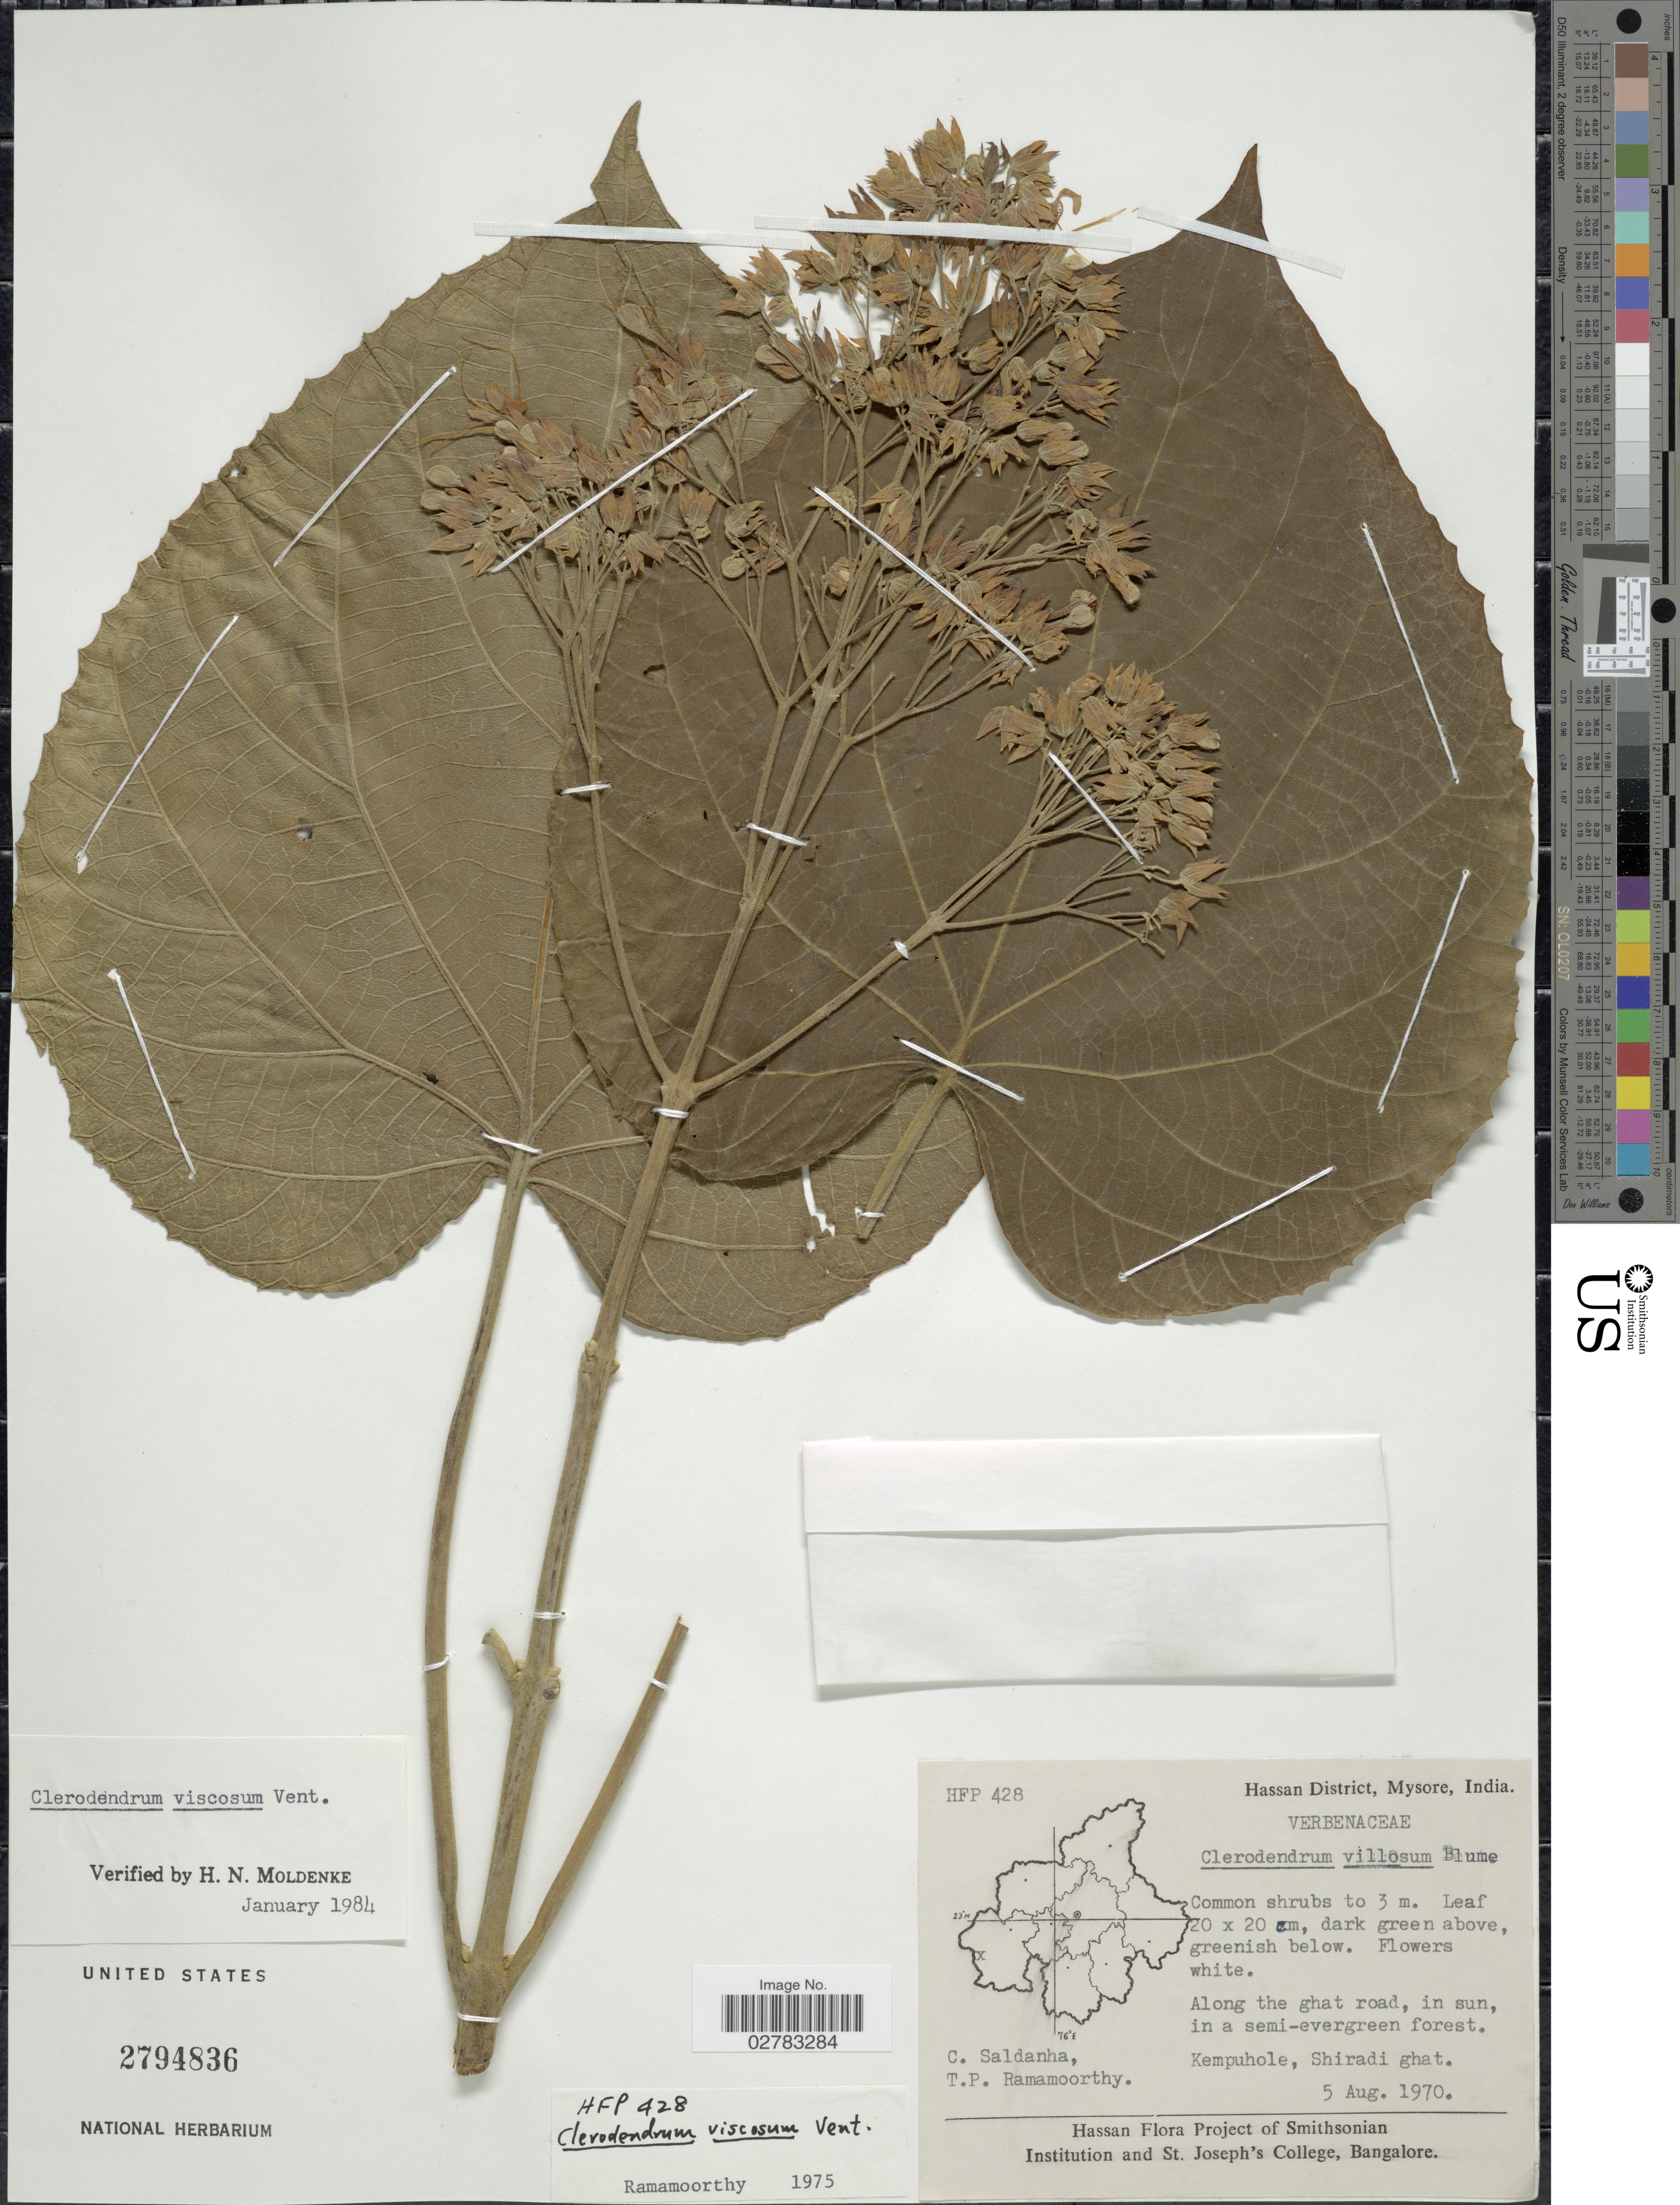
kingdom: Plantae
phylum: Tracheophyta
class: Magnoliopsida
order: Lamiales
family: Lamiaceae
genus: Clerodendrum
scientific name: Clerodendrum viscosum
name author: Vent.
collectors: C. Saldanha & T. P. Ramamoorthy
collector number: HFP428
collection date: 1970-08-05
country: India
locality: Hassan District, Mysore, Kempuhole, Shiradi ghat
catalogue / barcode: US 2794836